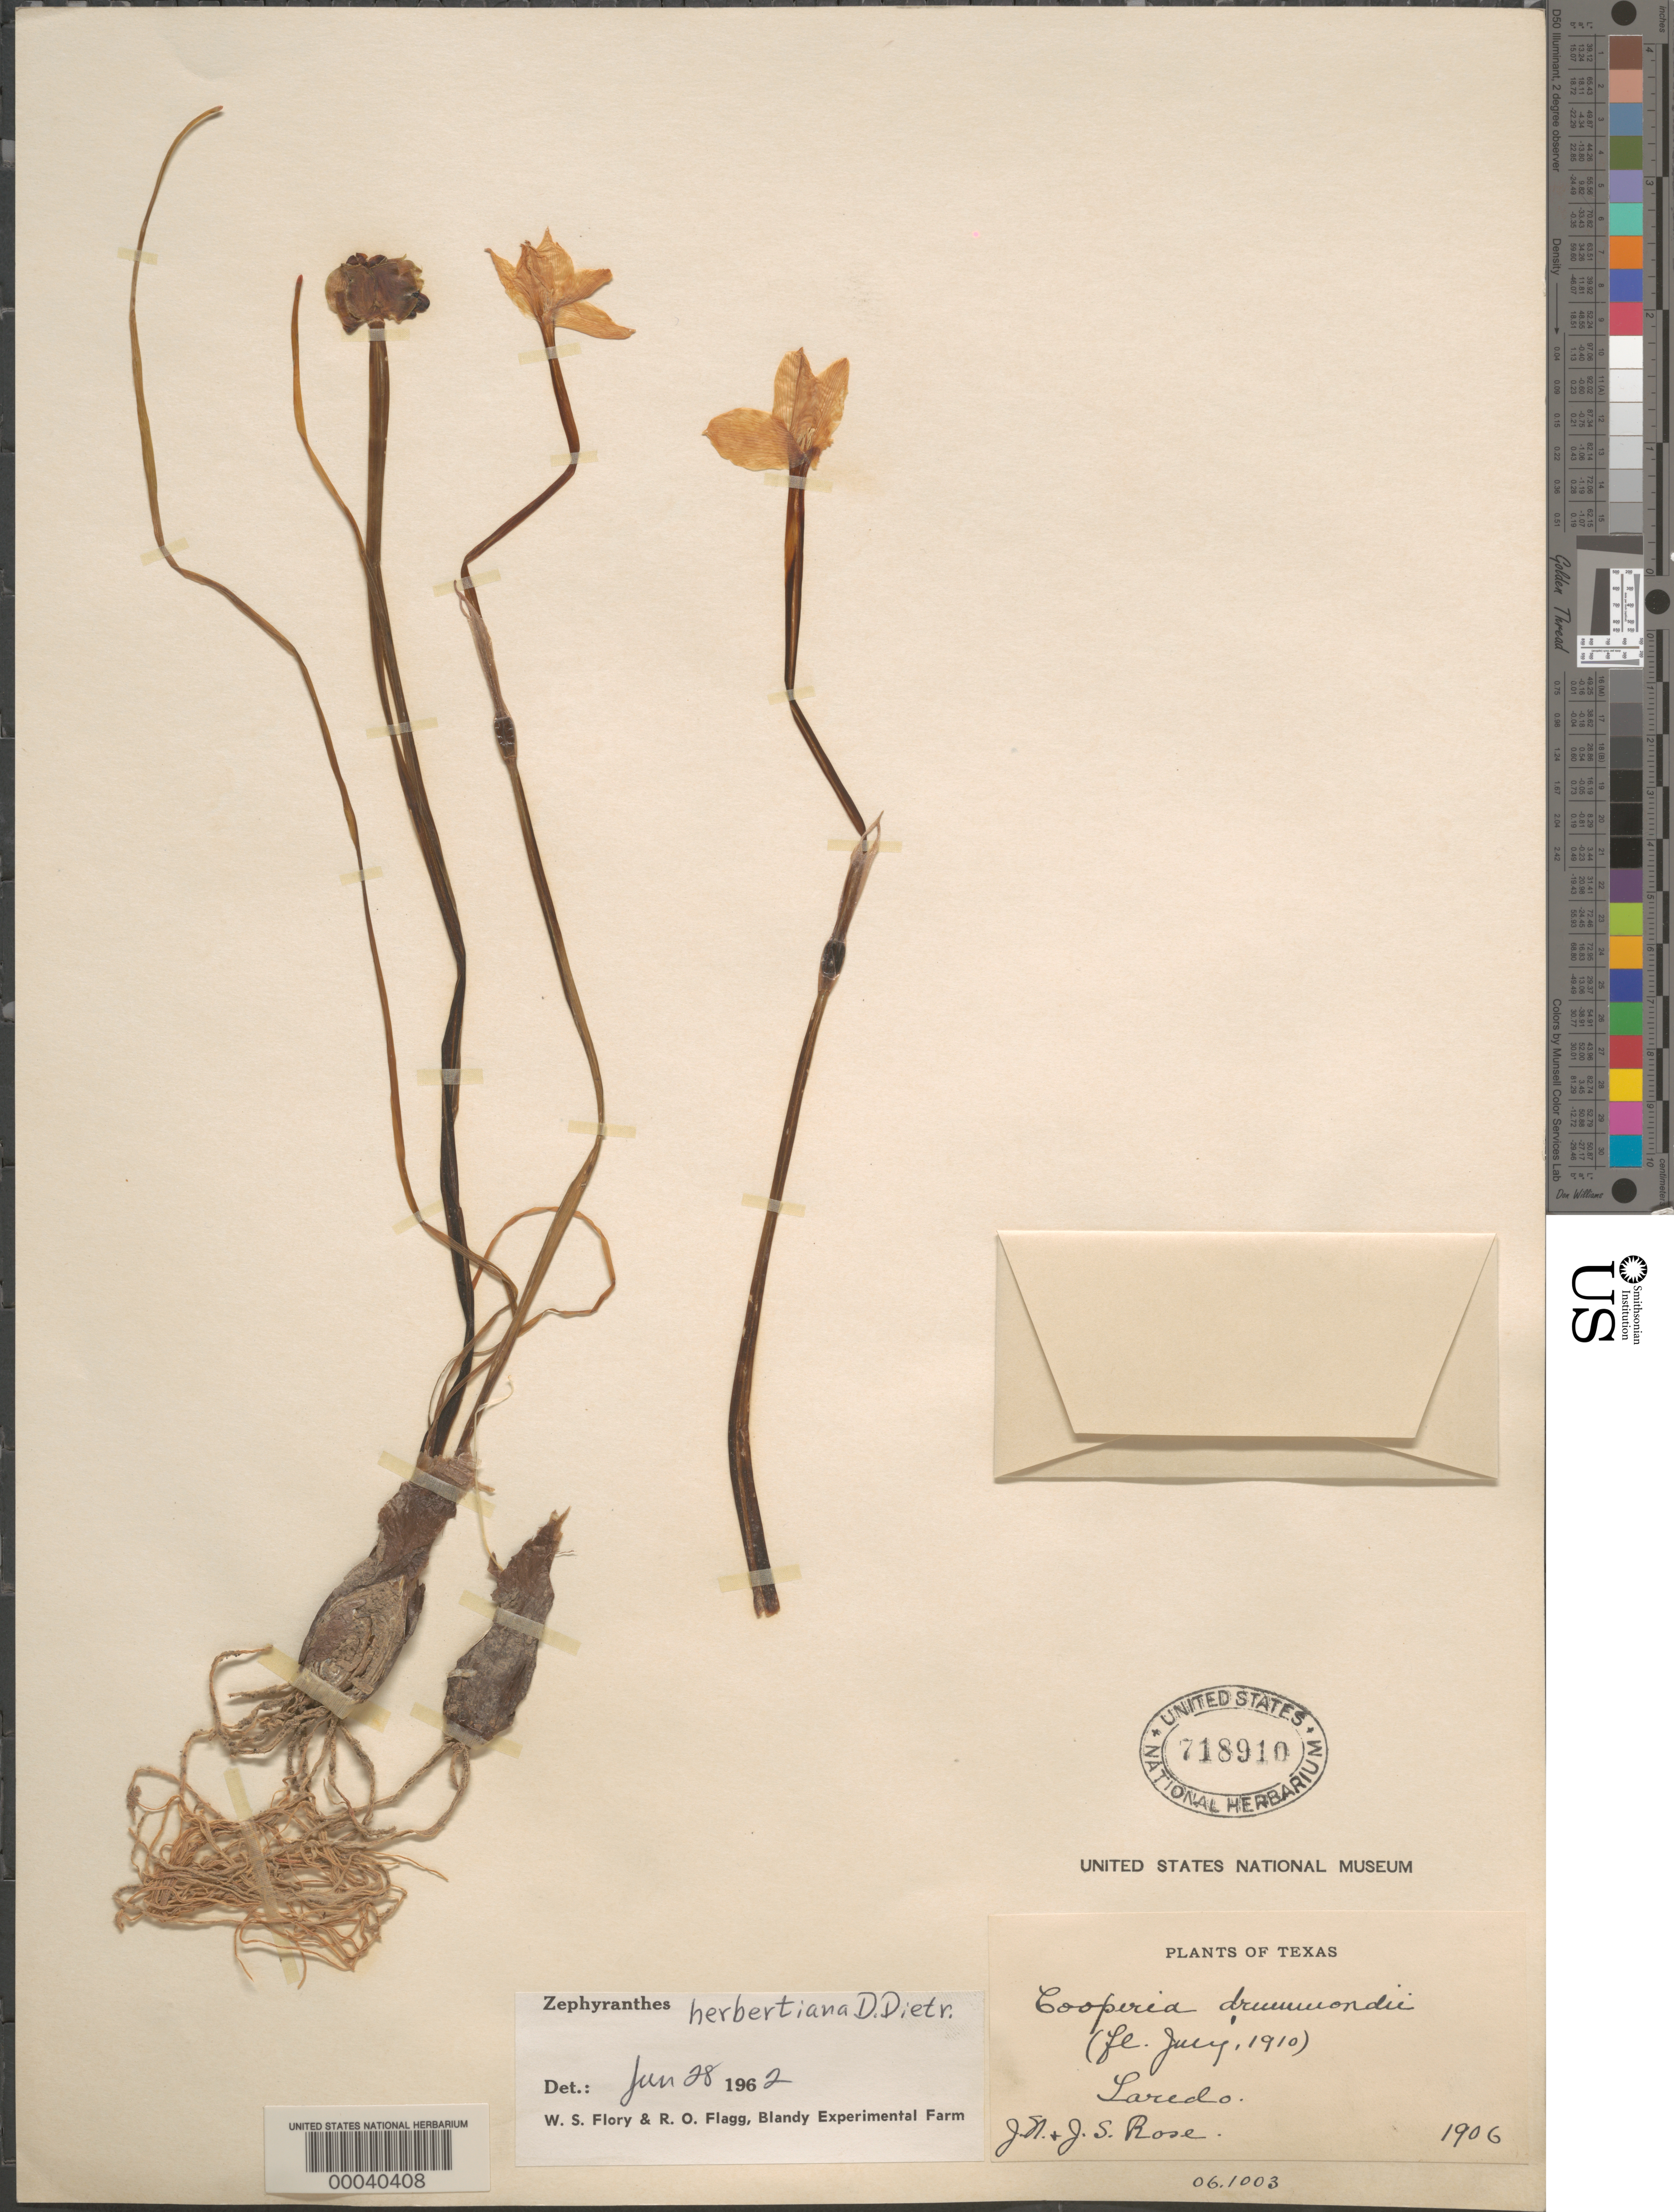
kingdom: Plantae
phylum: Tracheophyta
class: Liliopsida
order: Asparagales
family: Amaryllidaceae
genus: Zephyranthes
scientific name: Zephyranthes herbertiana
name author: D. Dietr.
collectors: J. N. Rose & J. S. Rose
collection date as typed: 1906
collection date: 1906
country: United States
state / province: Texas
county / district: Webb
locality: Laredo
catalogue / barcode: US 718910